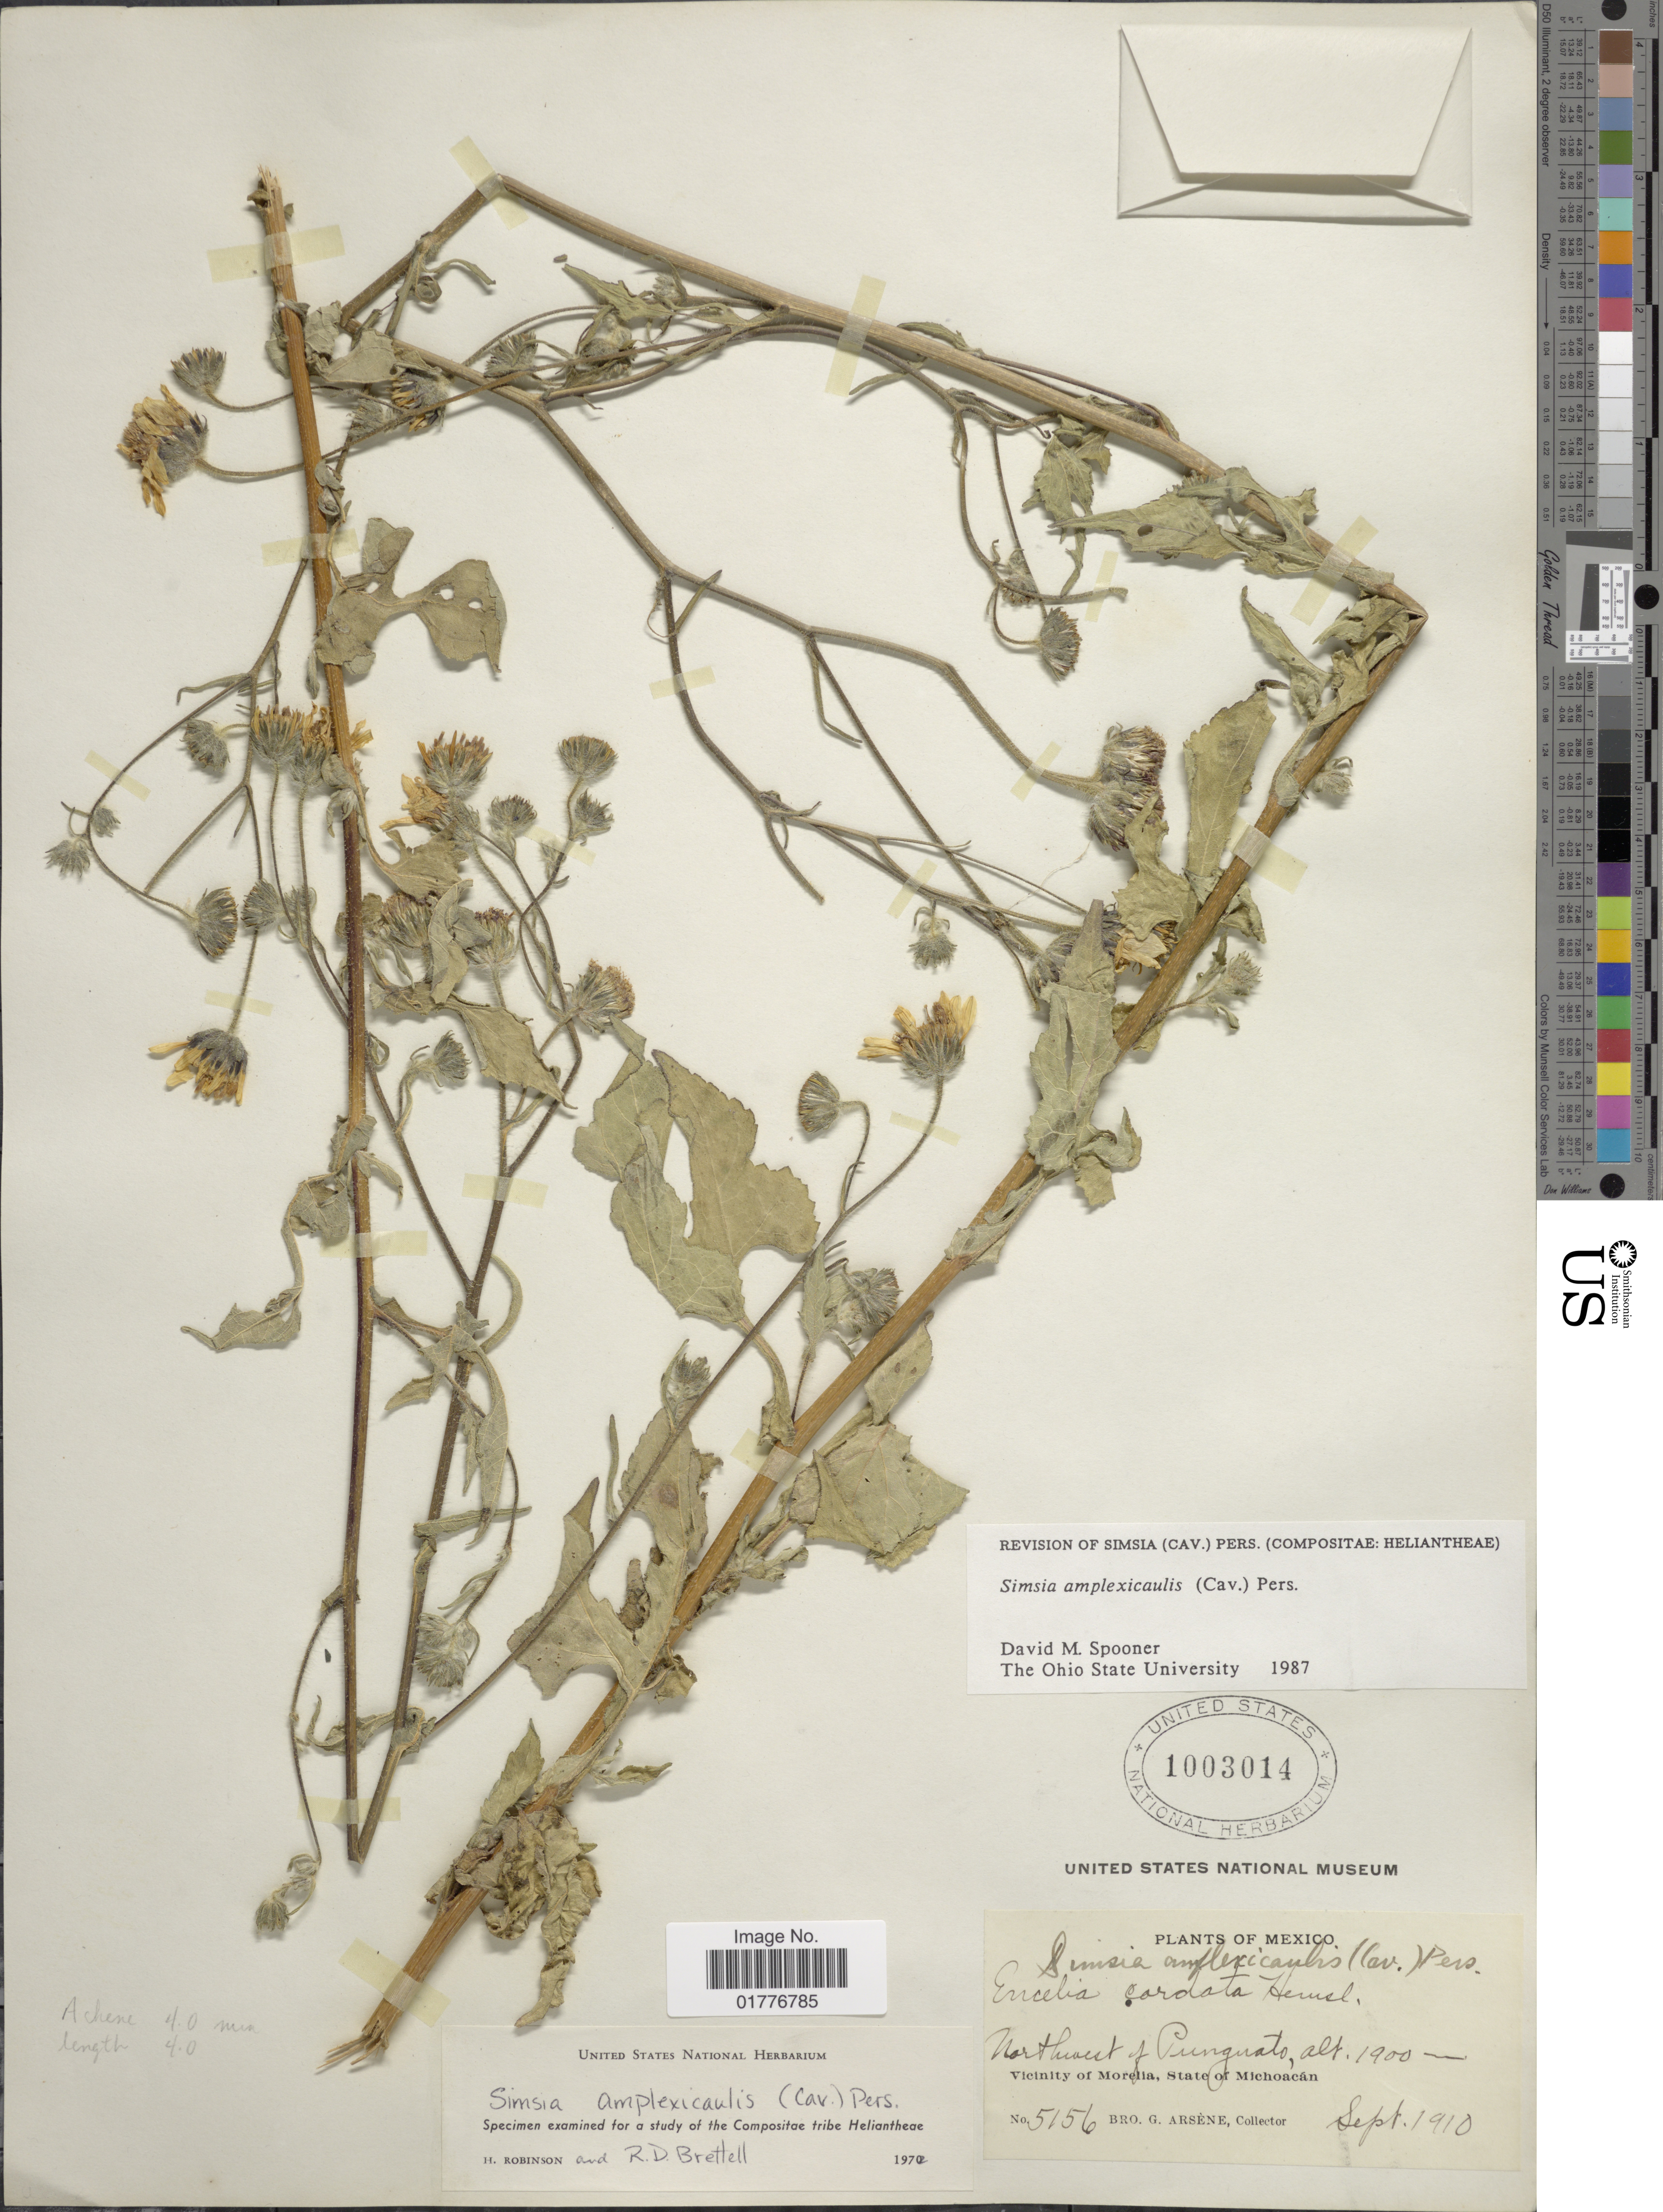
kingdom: Plantae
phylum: Tracheophyta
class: Magnoliopsida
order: Asterales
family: Asteraceae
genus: Simsia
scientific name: Simsia amplexicaulis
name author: (Cav.) Pers.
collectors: Bro. G. Arsène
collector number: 5156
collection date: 1910-09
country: Mexico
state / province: Michoacán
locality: Vicinity of Morelia. Northeast of Punguato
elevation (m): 1900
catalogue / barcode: US 1003014